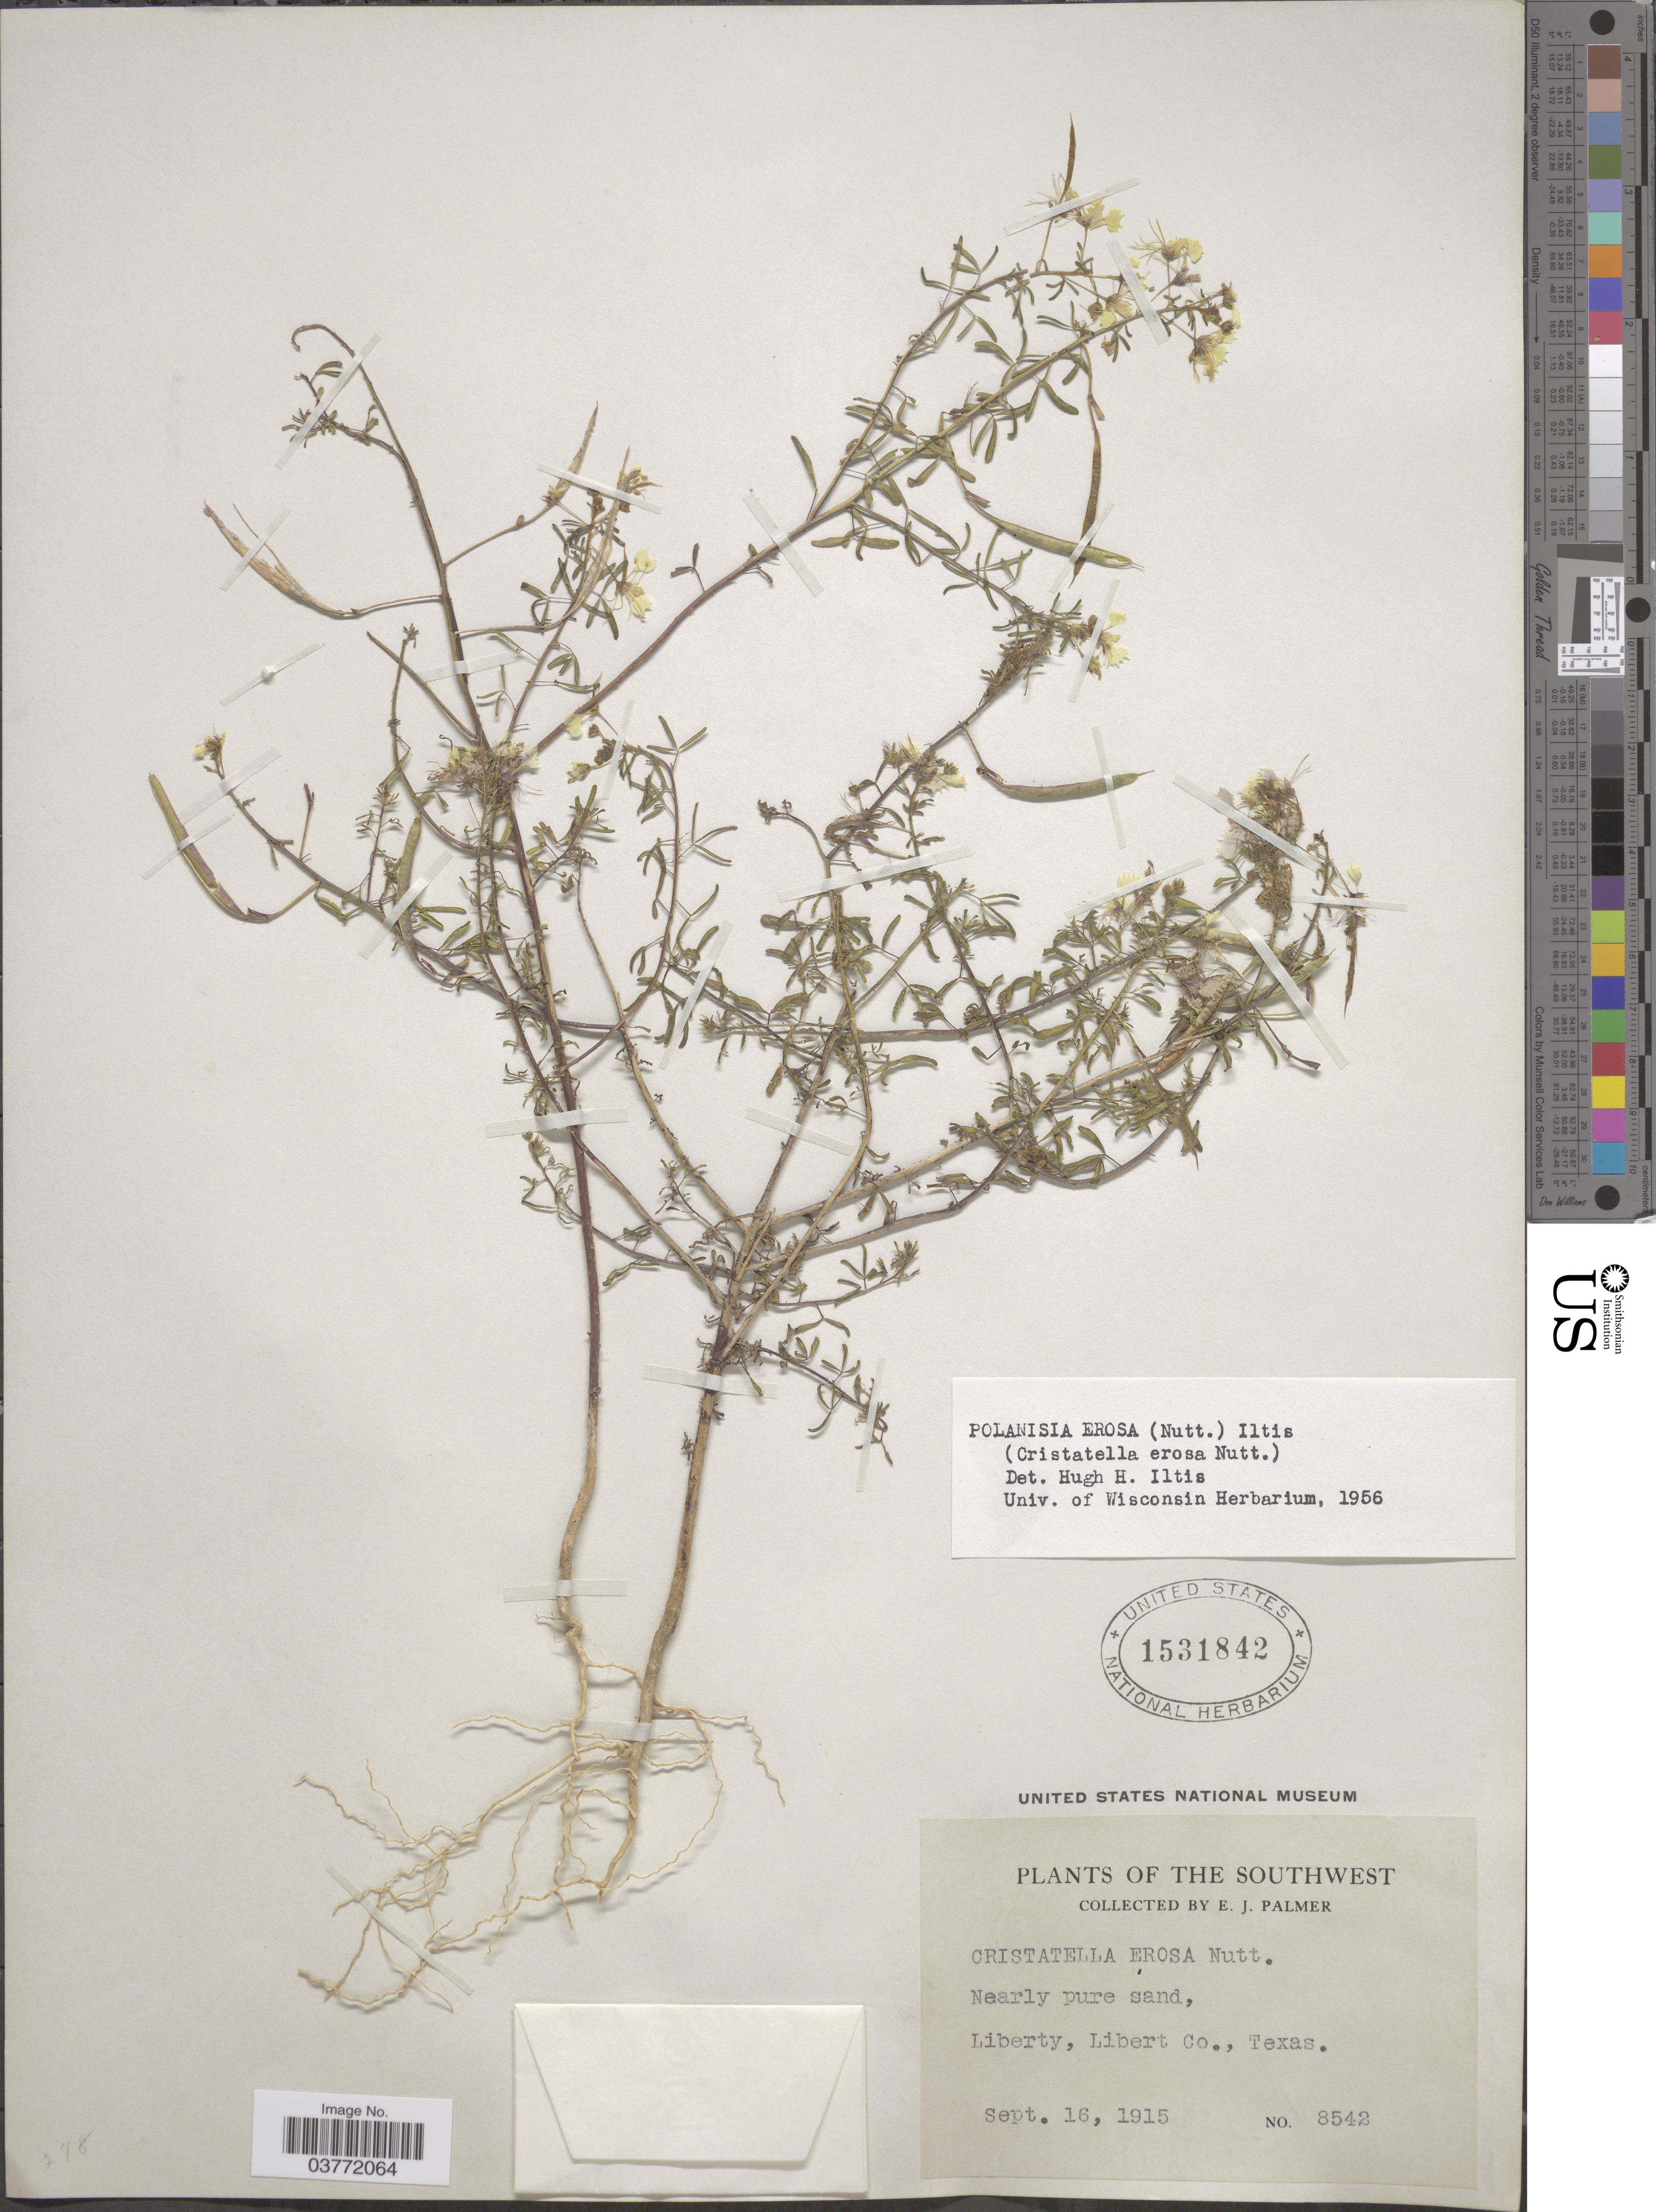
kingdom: Plantae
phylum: Tracheophyta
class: Magnoliopsida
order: Brassicales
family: Cleomaceae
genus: Polanisia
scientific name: Polanisia erosa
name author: (Nutt.) Iltis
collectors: E. J. Palmer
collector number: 8542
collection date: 1915-09-16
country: United States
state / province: Texas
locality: The Southwest. Liberty, Libert Co.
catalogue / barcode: US 1531842